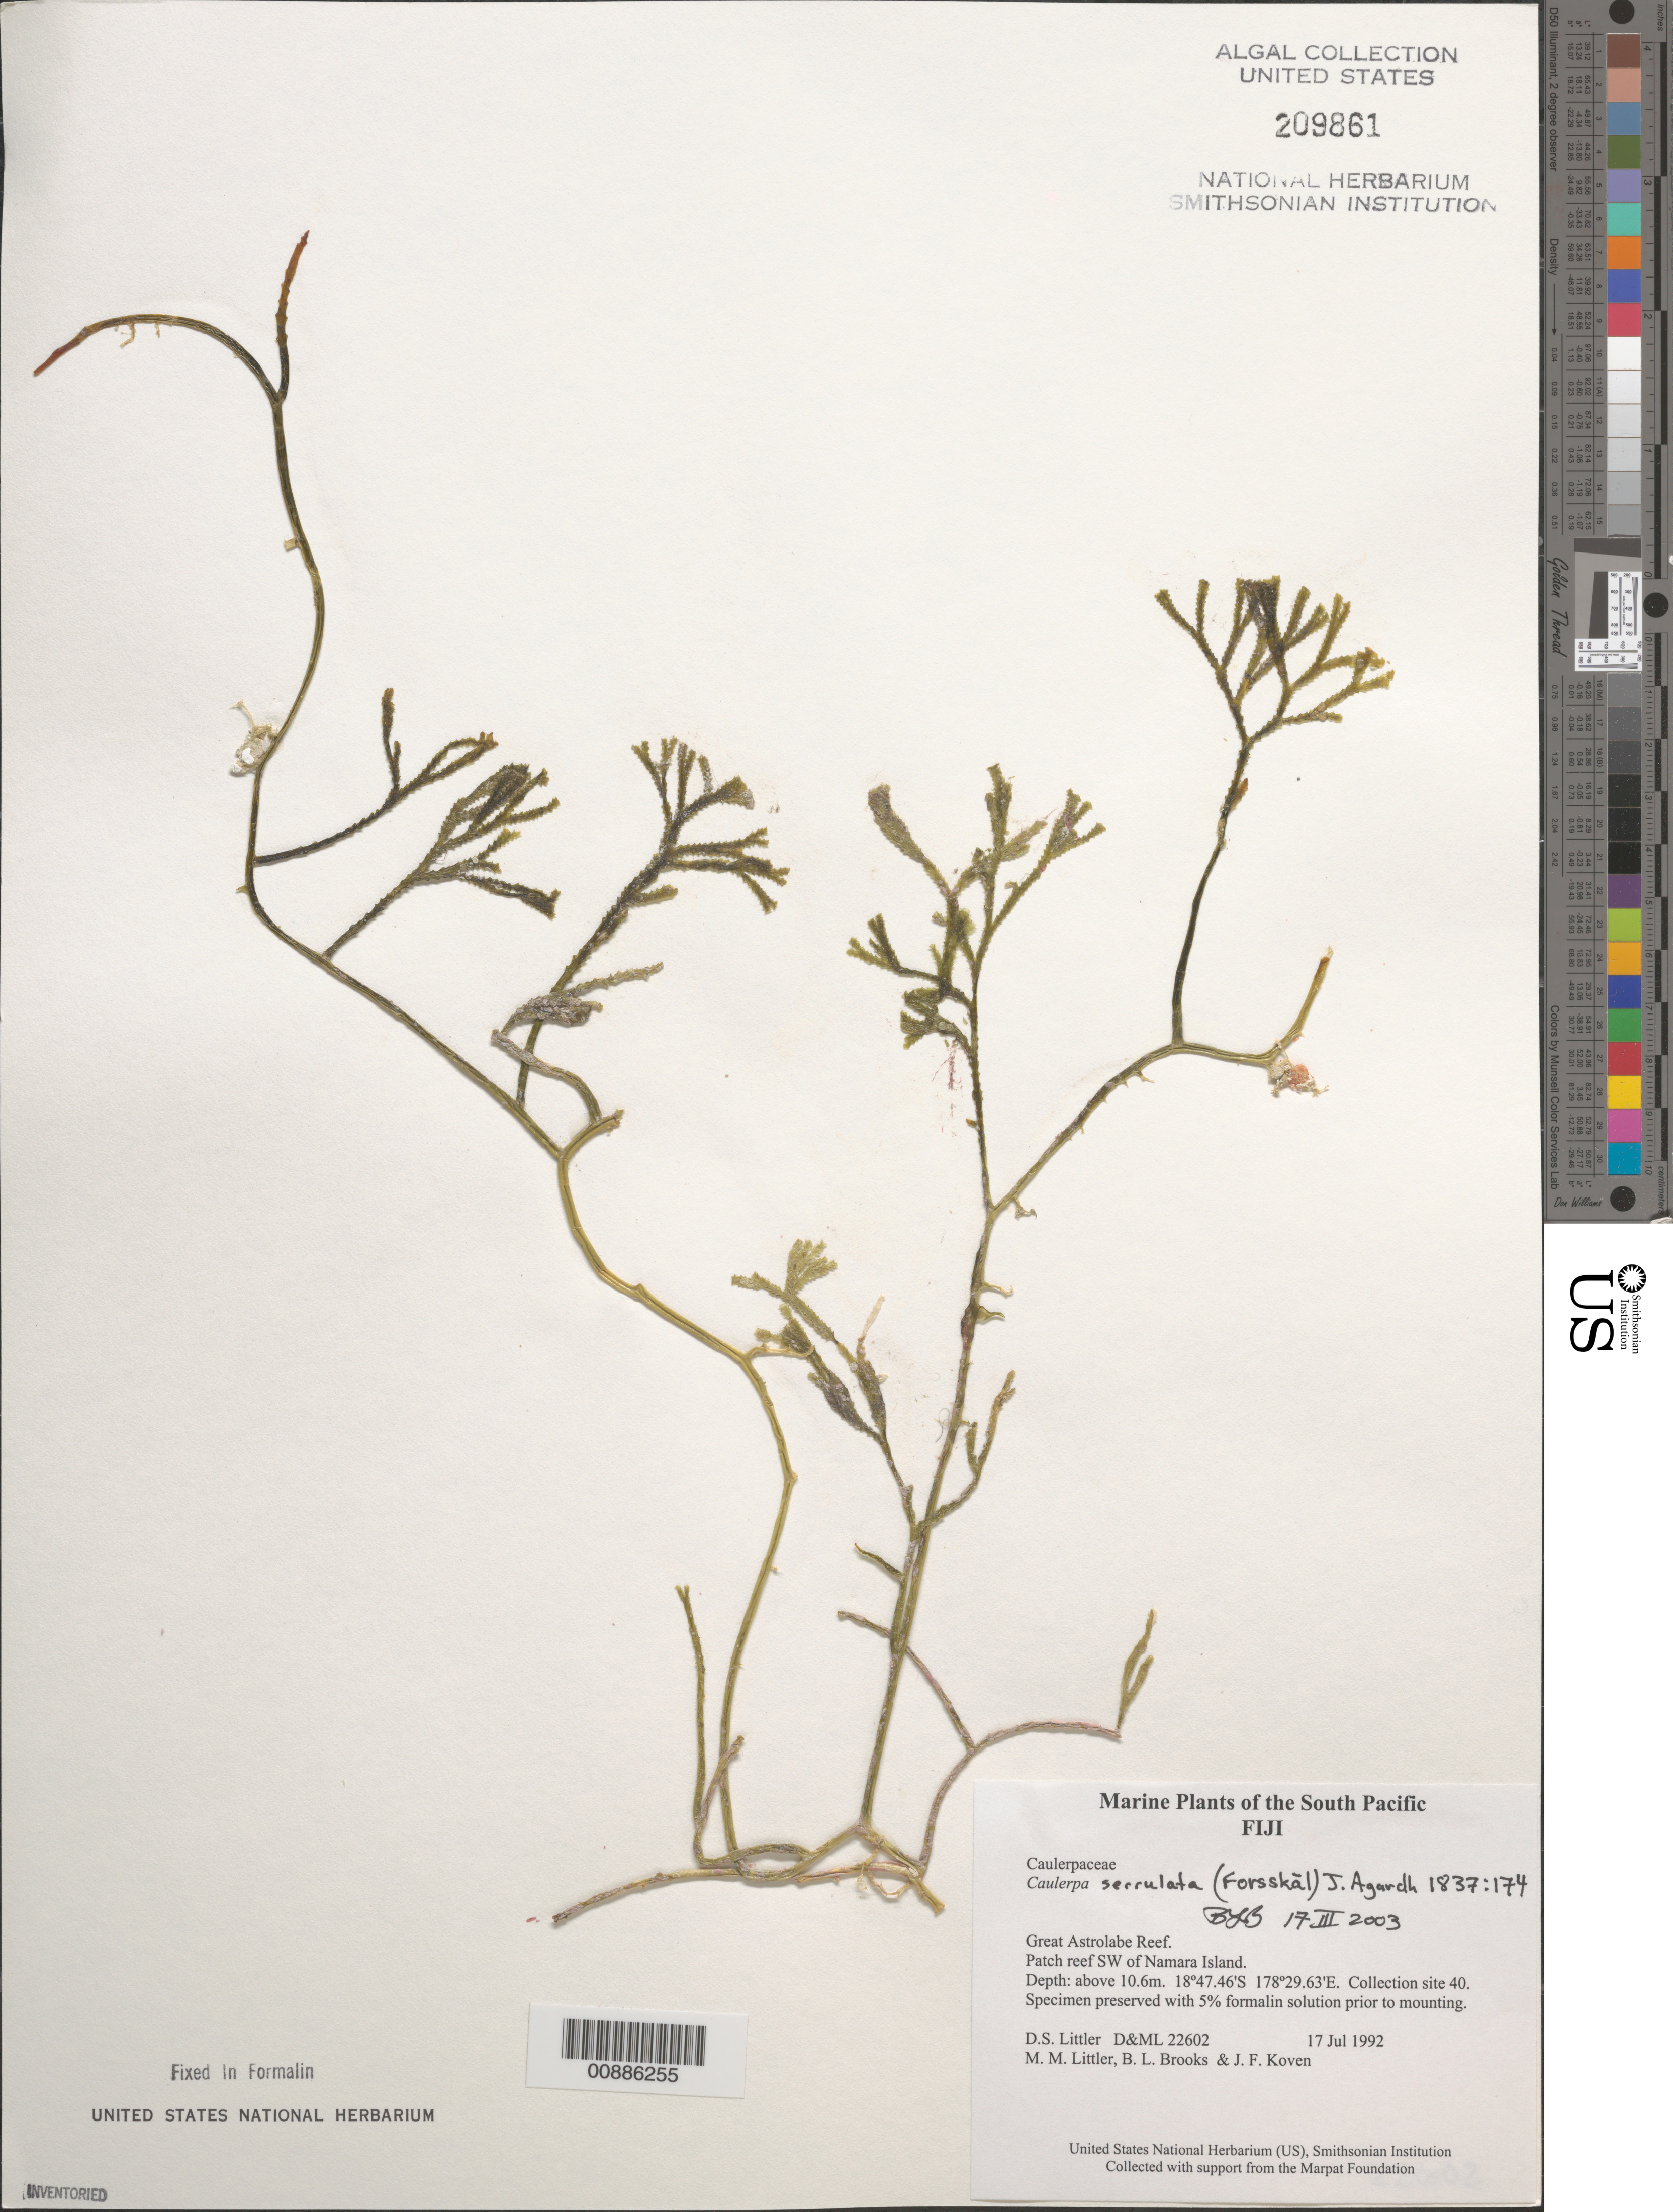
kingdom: Plantae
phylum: Chlorophyta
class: Ulvophyceae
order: Bryopsidales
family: Caulerpaceae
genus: Caulerpa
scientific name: Caulerpa serrulata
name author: (Forssk.) J. Agardh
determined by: Brooks, B. L., (BOT), Smithsonian Institution - National Museum of Natural History (UNITED STATES)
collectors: D. S. Littler, M. M. Littler, B. Brooks & J. Koven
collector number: D&ML 22602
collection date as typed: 17 Jul 1992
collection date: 1992-07-17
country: Fiji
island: Great Astrolabe Reef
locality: Great Astrolabe Reef, patch reef southwest of Namara Island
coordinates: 18 47.46'S, 178 29.63'E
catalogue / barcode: US 209861